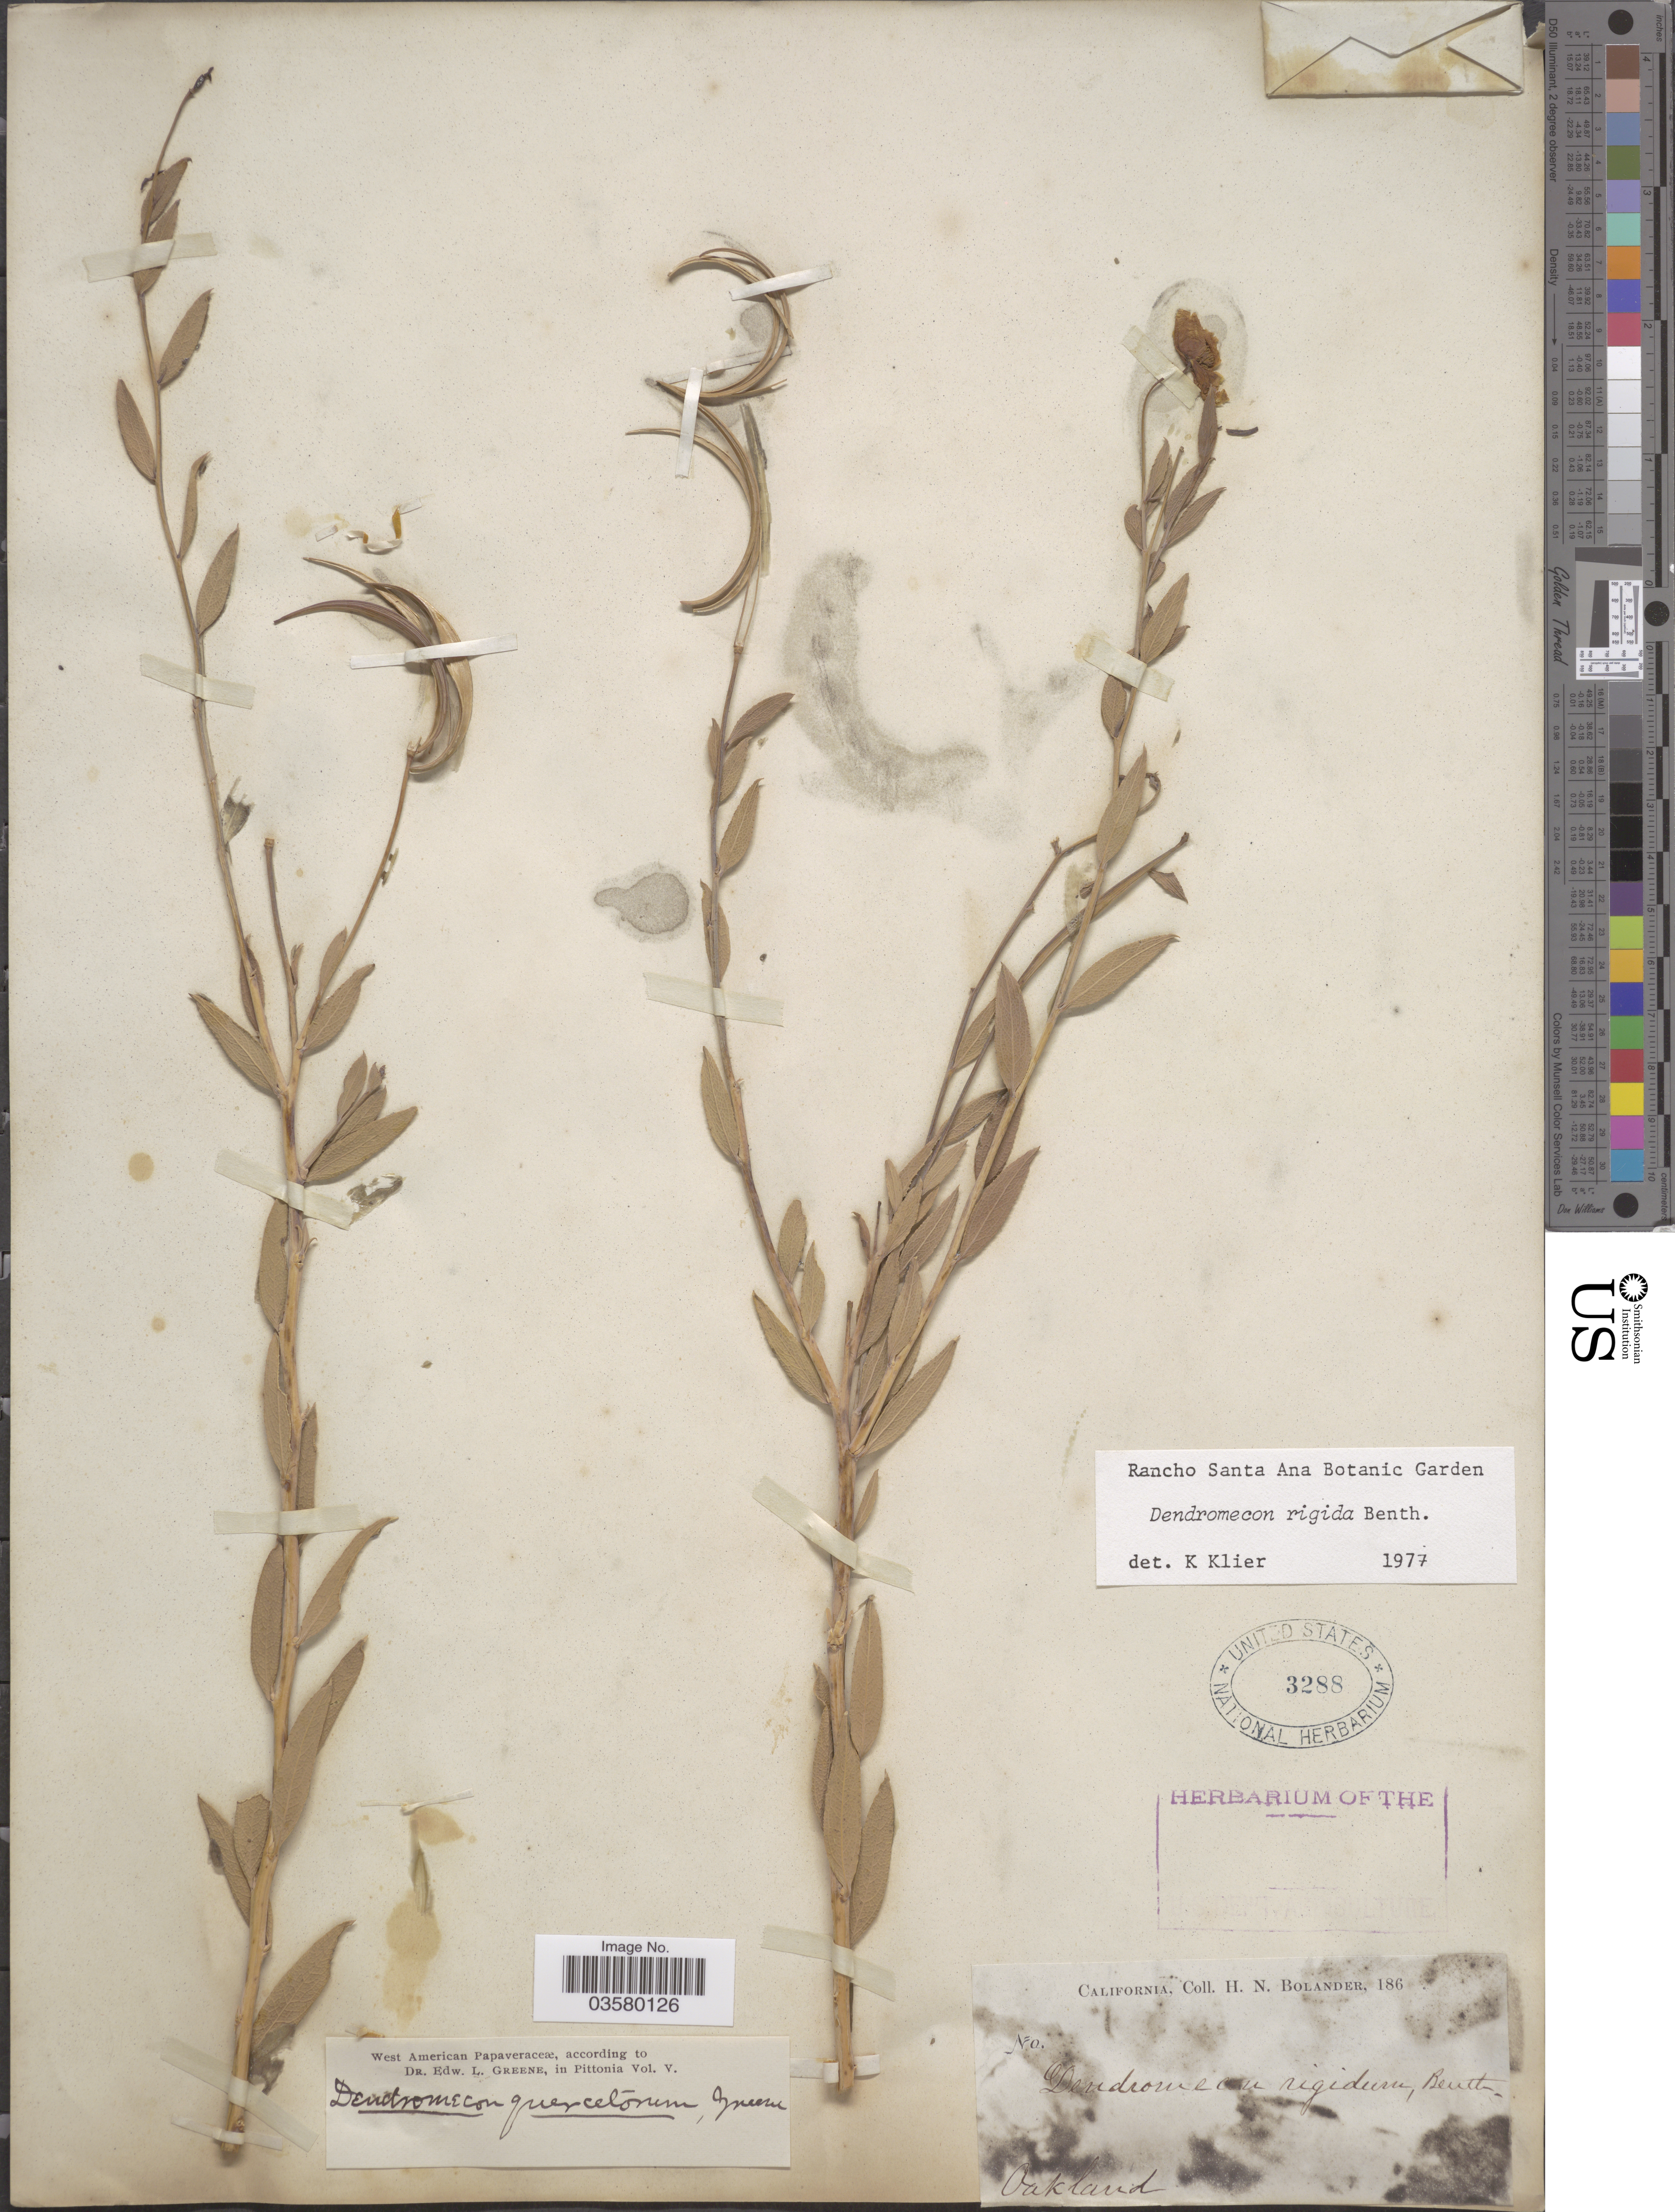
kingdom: Plantae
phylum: Tracheophyta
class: Magnoliopsida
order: Ranunculales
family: Papaveraceae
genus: Dendromecon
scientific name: Dendromecon rigida subsp. rigida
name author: Benth.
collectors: H. Bolander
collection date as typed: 186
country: United States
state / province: California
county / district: Alameda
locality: Oakland.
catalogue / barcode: US 3288